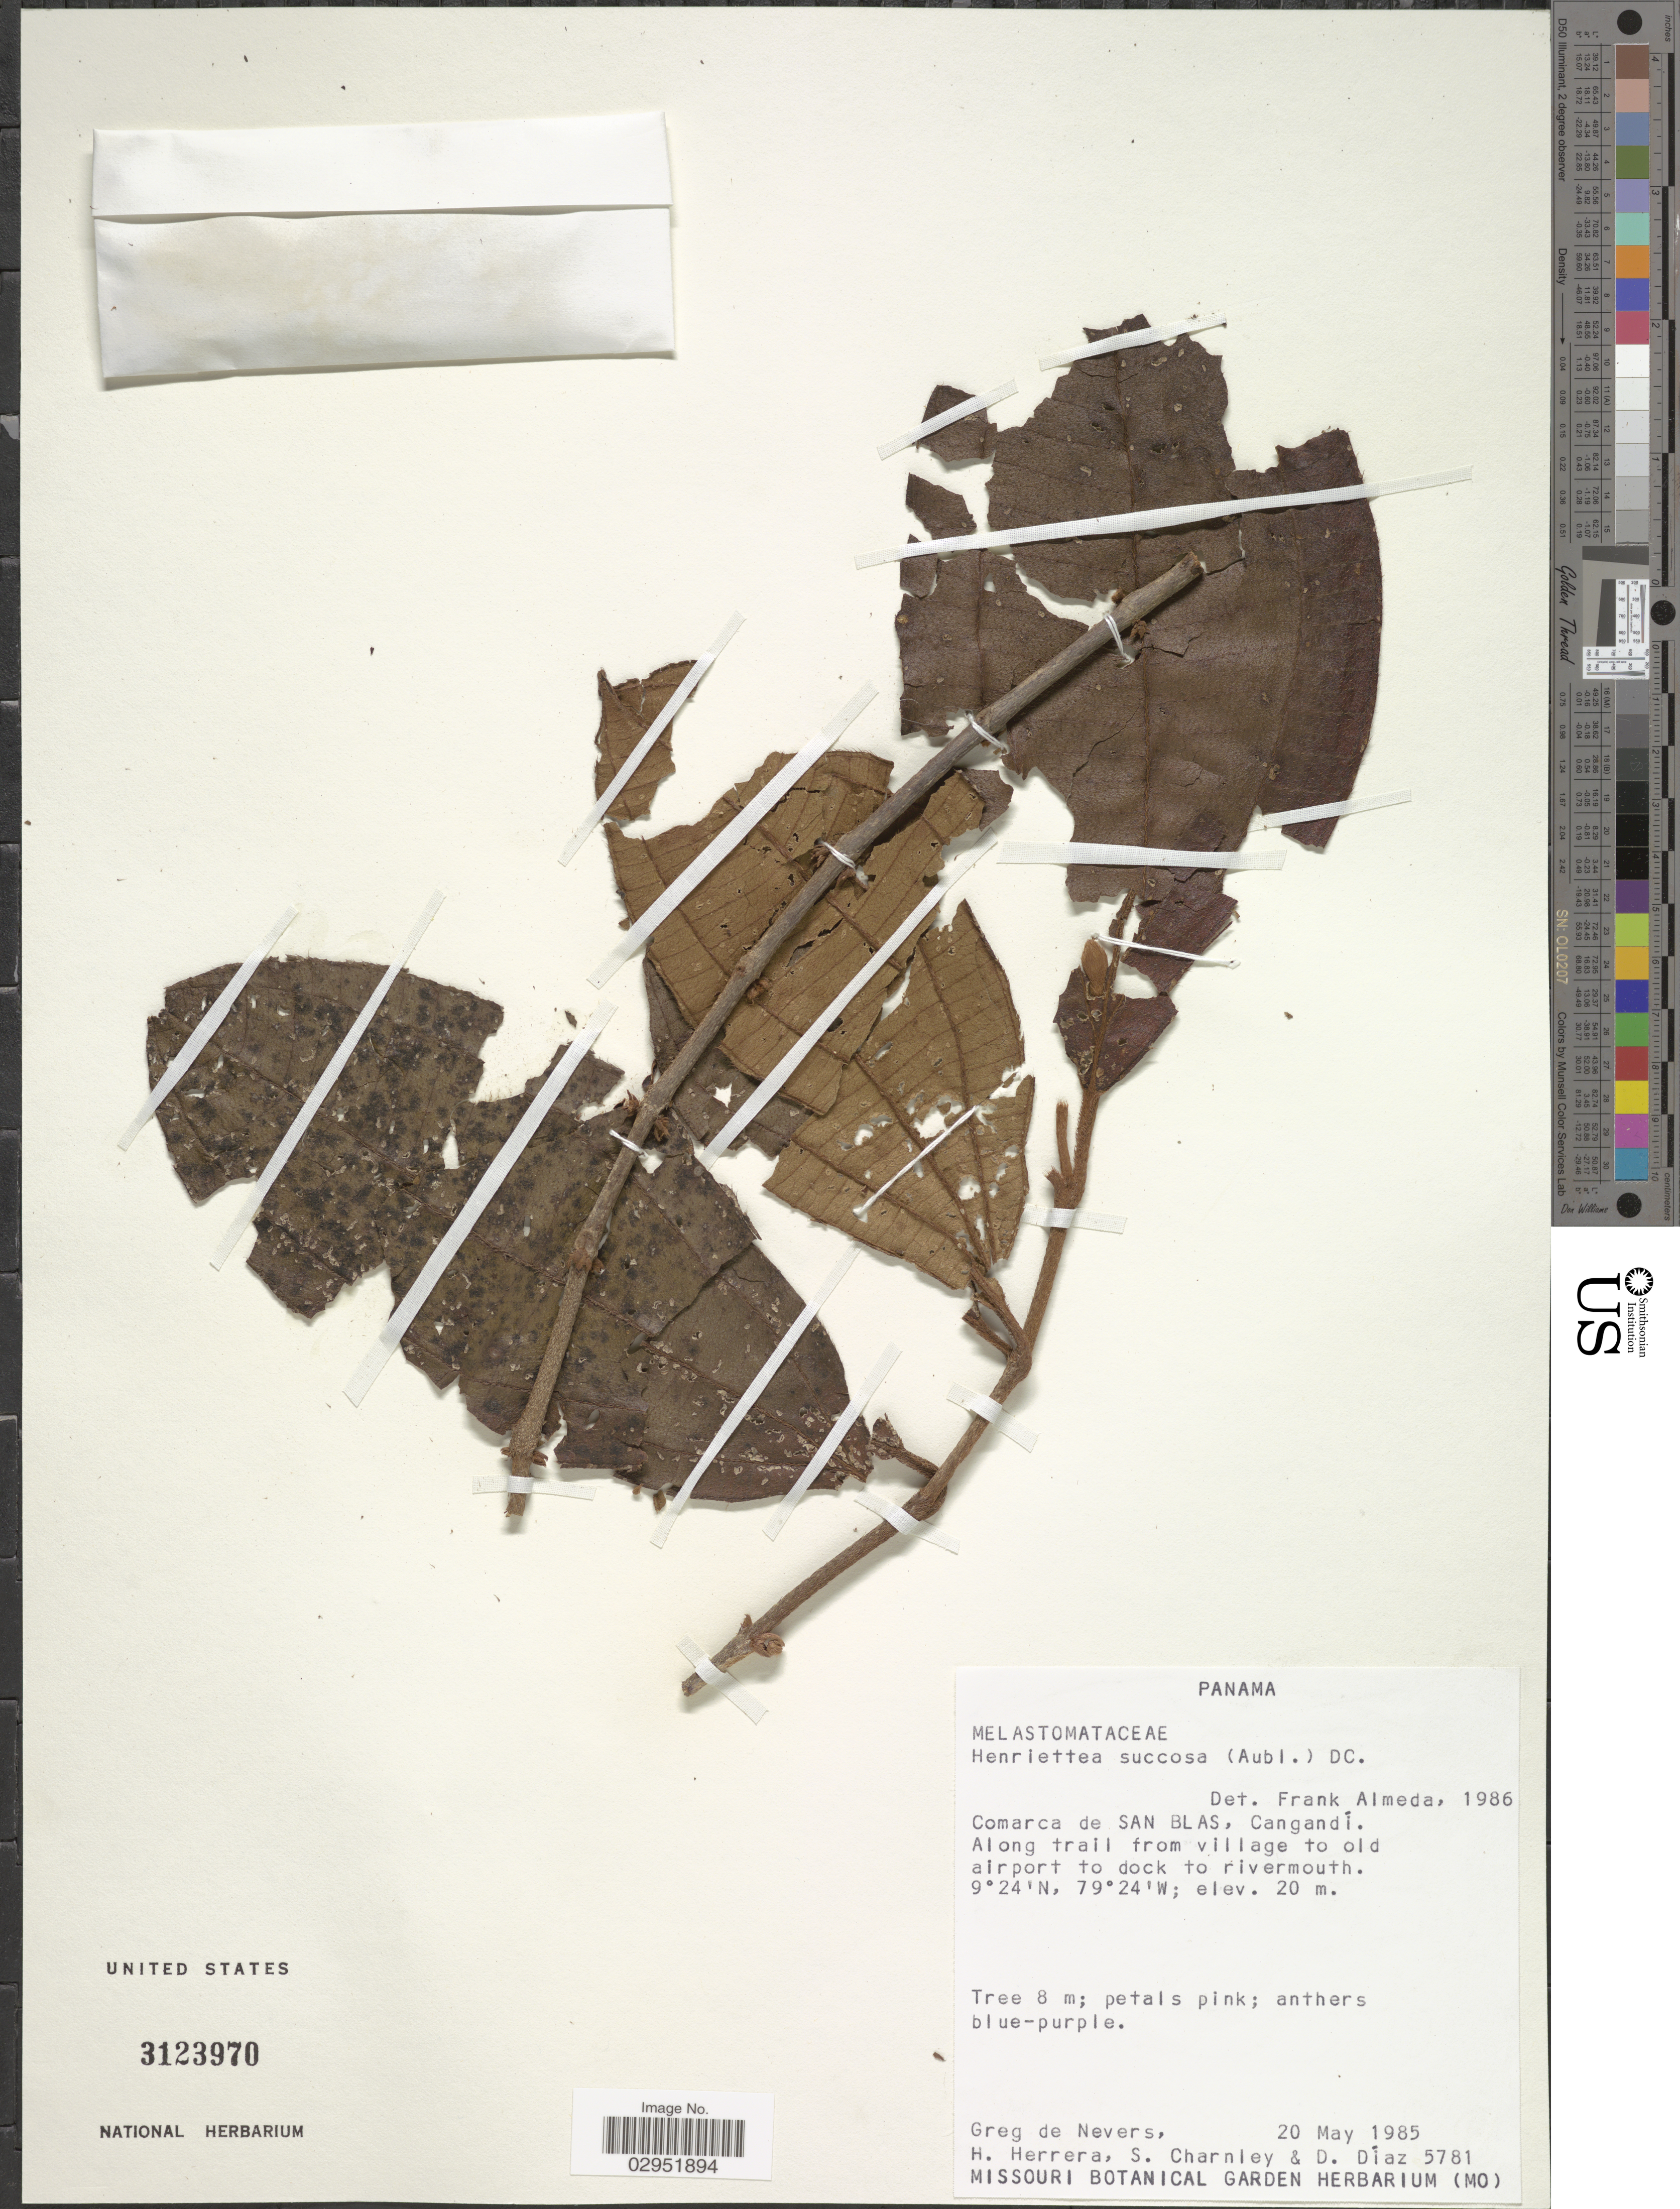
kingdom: Plantae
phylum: Tracheophyta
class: Magnoliopsida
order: Myrtales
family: Melastomataceae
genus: Henriettea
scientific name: Henriettea succosa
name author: (Aubl.) DC.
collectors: G. Nevers, H. Herrera, S. Charnley & D. Díaz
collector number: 5781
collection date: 1985-05-20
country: Panama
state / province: Kuna Yala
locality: Comarca de San Blas, Cangandí. Along trail from village to old airport to dock rivermouth.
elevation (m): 20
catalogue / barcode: US 3123970